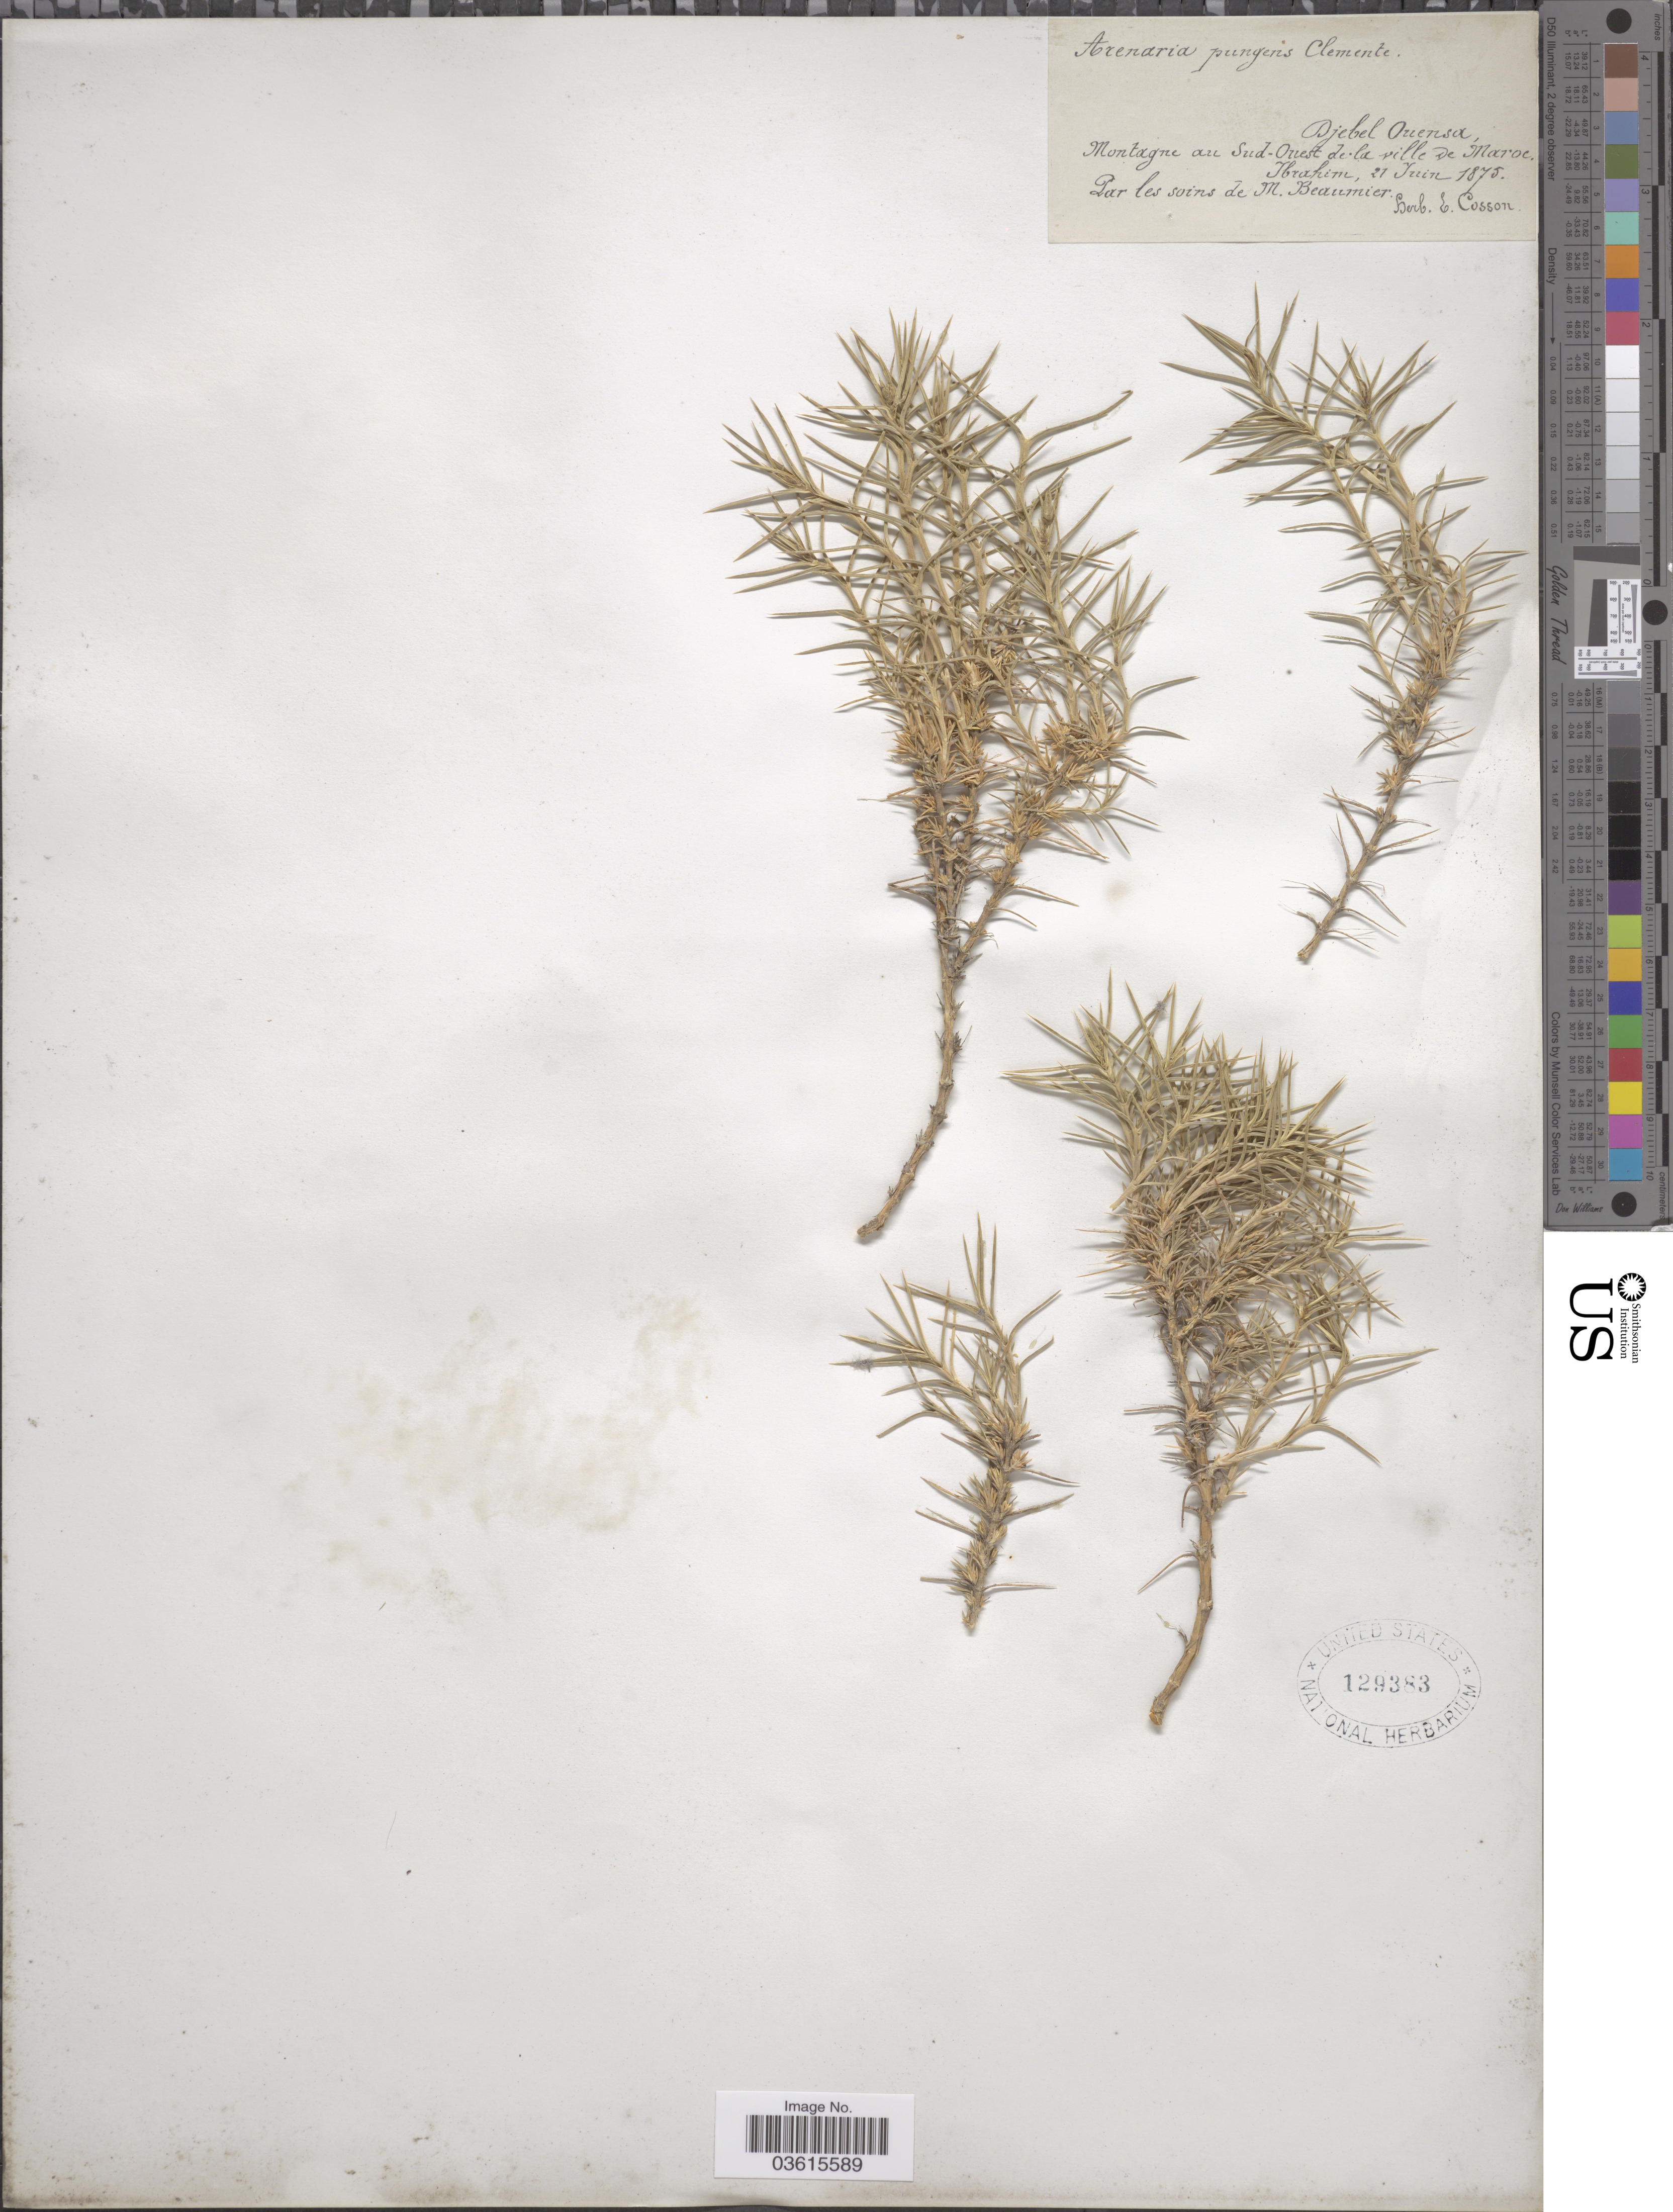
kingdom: Plantae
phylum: Tracheophyta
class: Magnoliopsida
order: Caryophyllales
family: Caryophyllaceae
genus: Arenaria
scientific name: Arenaria pungens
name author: Clemente ex Lag.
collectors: -. Ibrahim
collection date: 1875-06-21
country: Morocco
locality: Djebel Ouensa, Montagne au Sud-Ouest de la ville de Maroc.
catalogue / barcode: US 129383